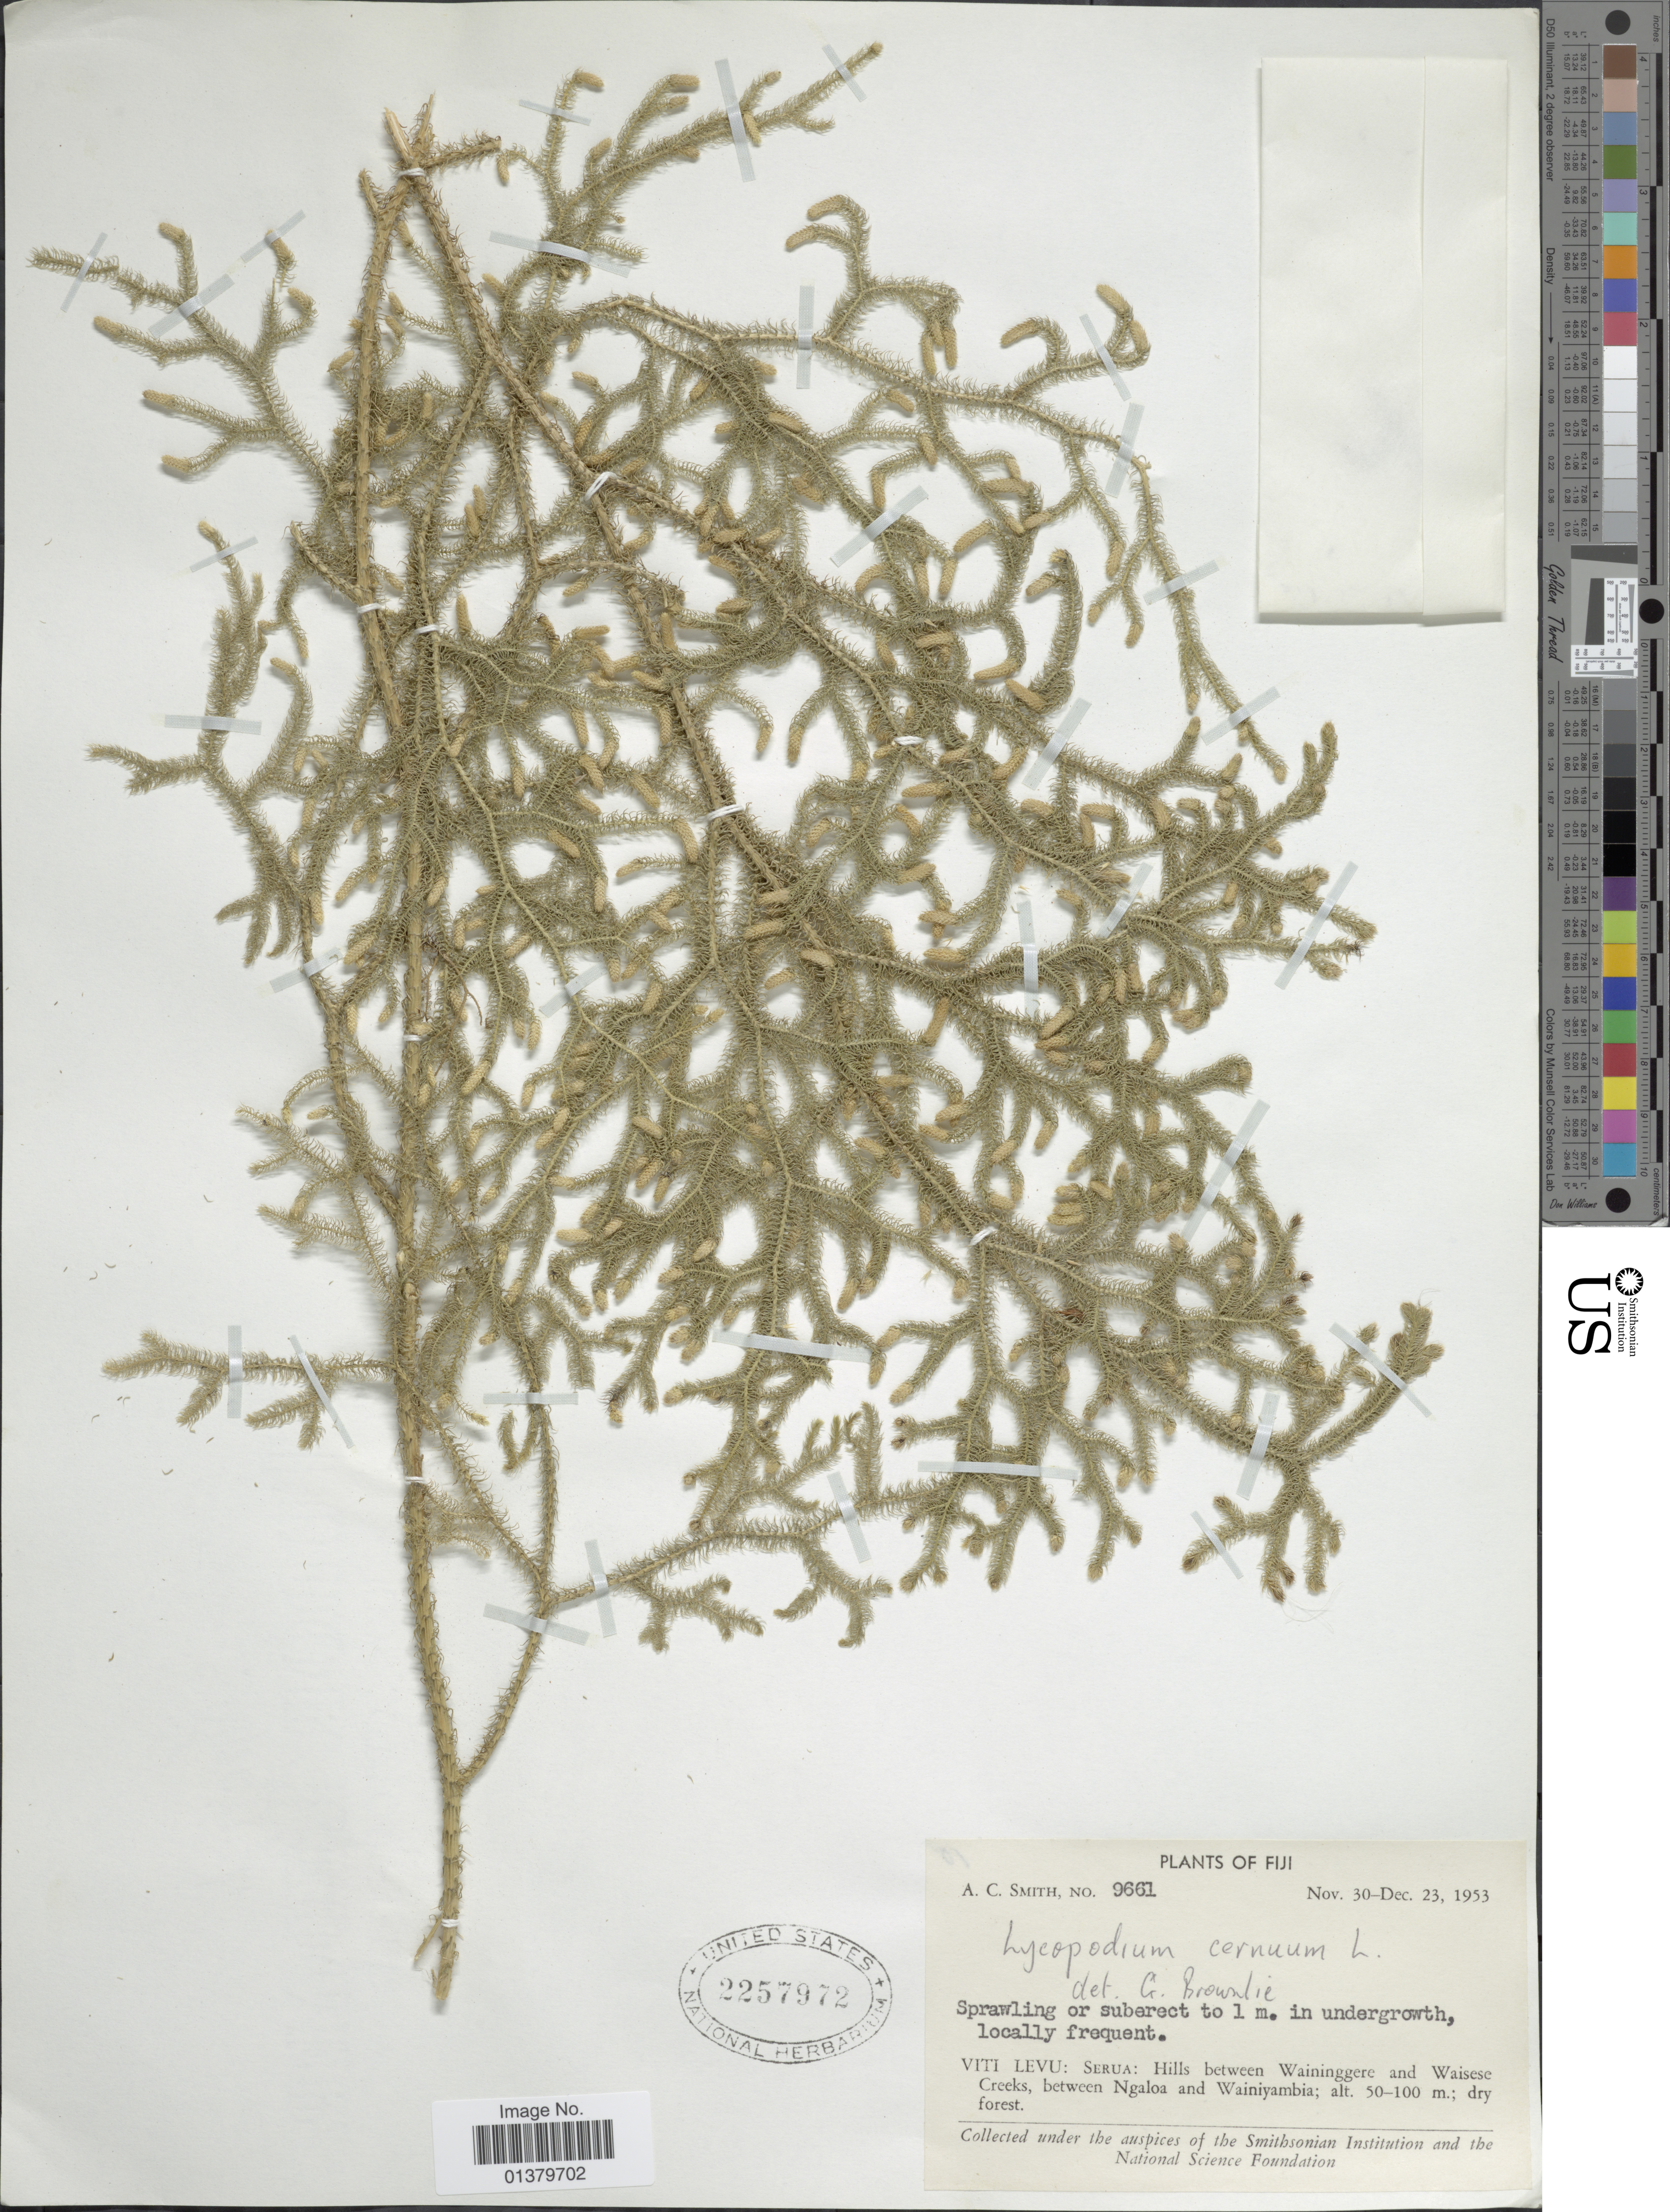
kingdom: Plantae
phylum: Tracheophyta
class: Lycopodiopsida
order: Lycopodiales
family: Lycopodiaceae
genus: Palhinhaea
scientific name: Palhinhaea cernua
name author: (L.) Vasc. & Franco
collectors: A. C. Smith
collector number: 9661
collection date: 1953-11-30/1953-12-23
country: Fiji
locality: Viti Levu: Serua Hills between Waininggere and Waisese Creeks between Ngaloa and Wainiyambia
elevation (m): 50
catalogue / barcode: US 2257972